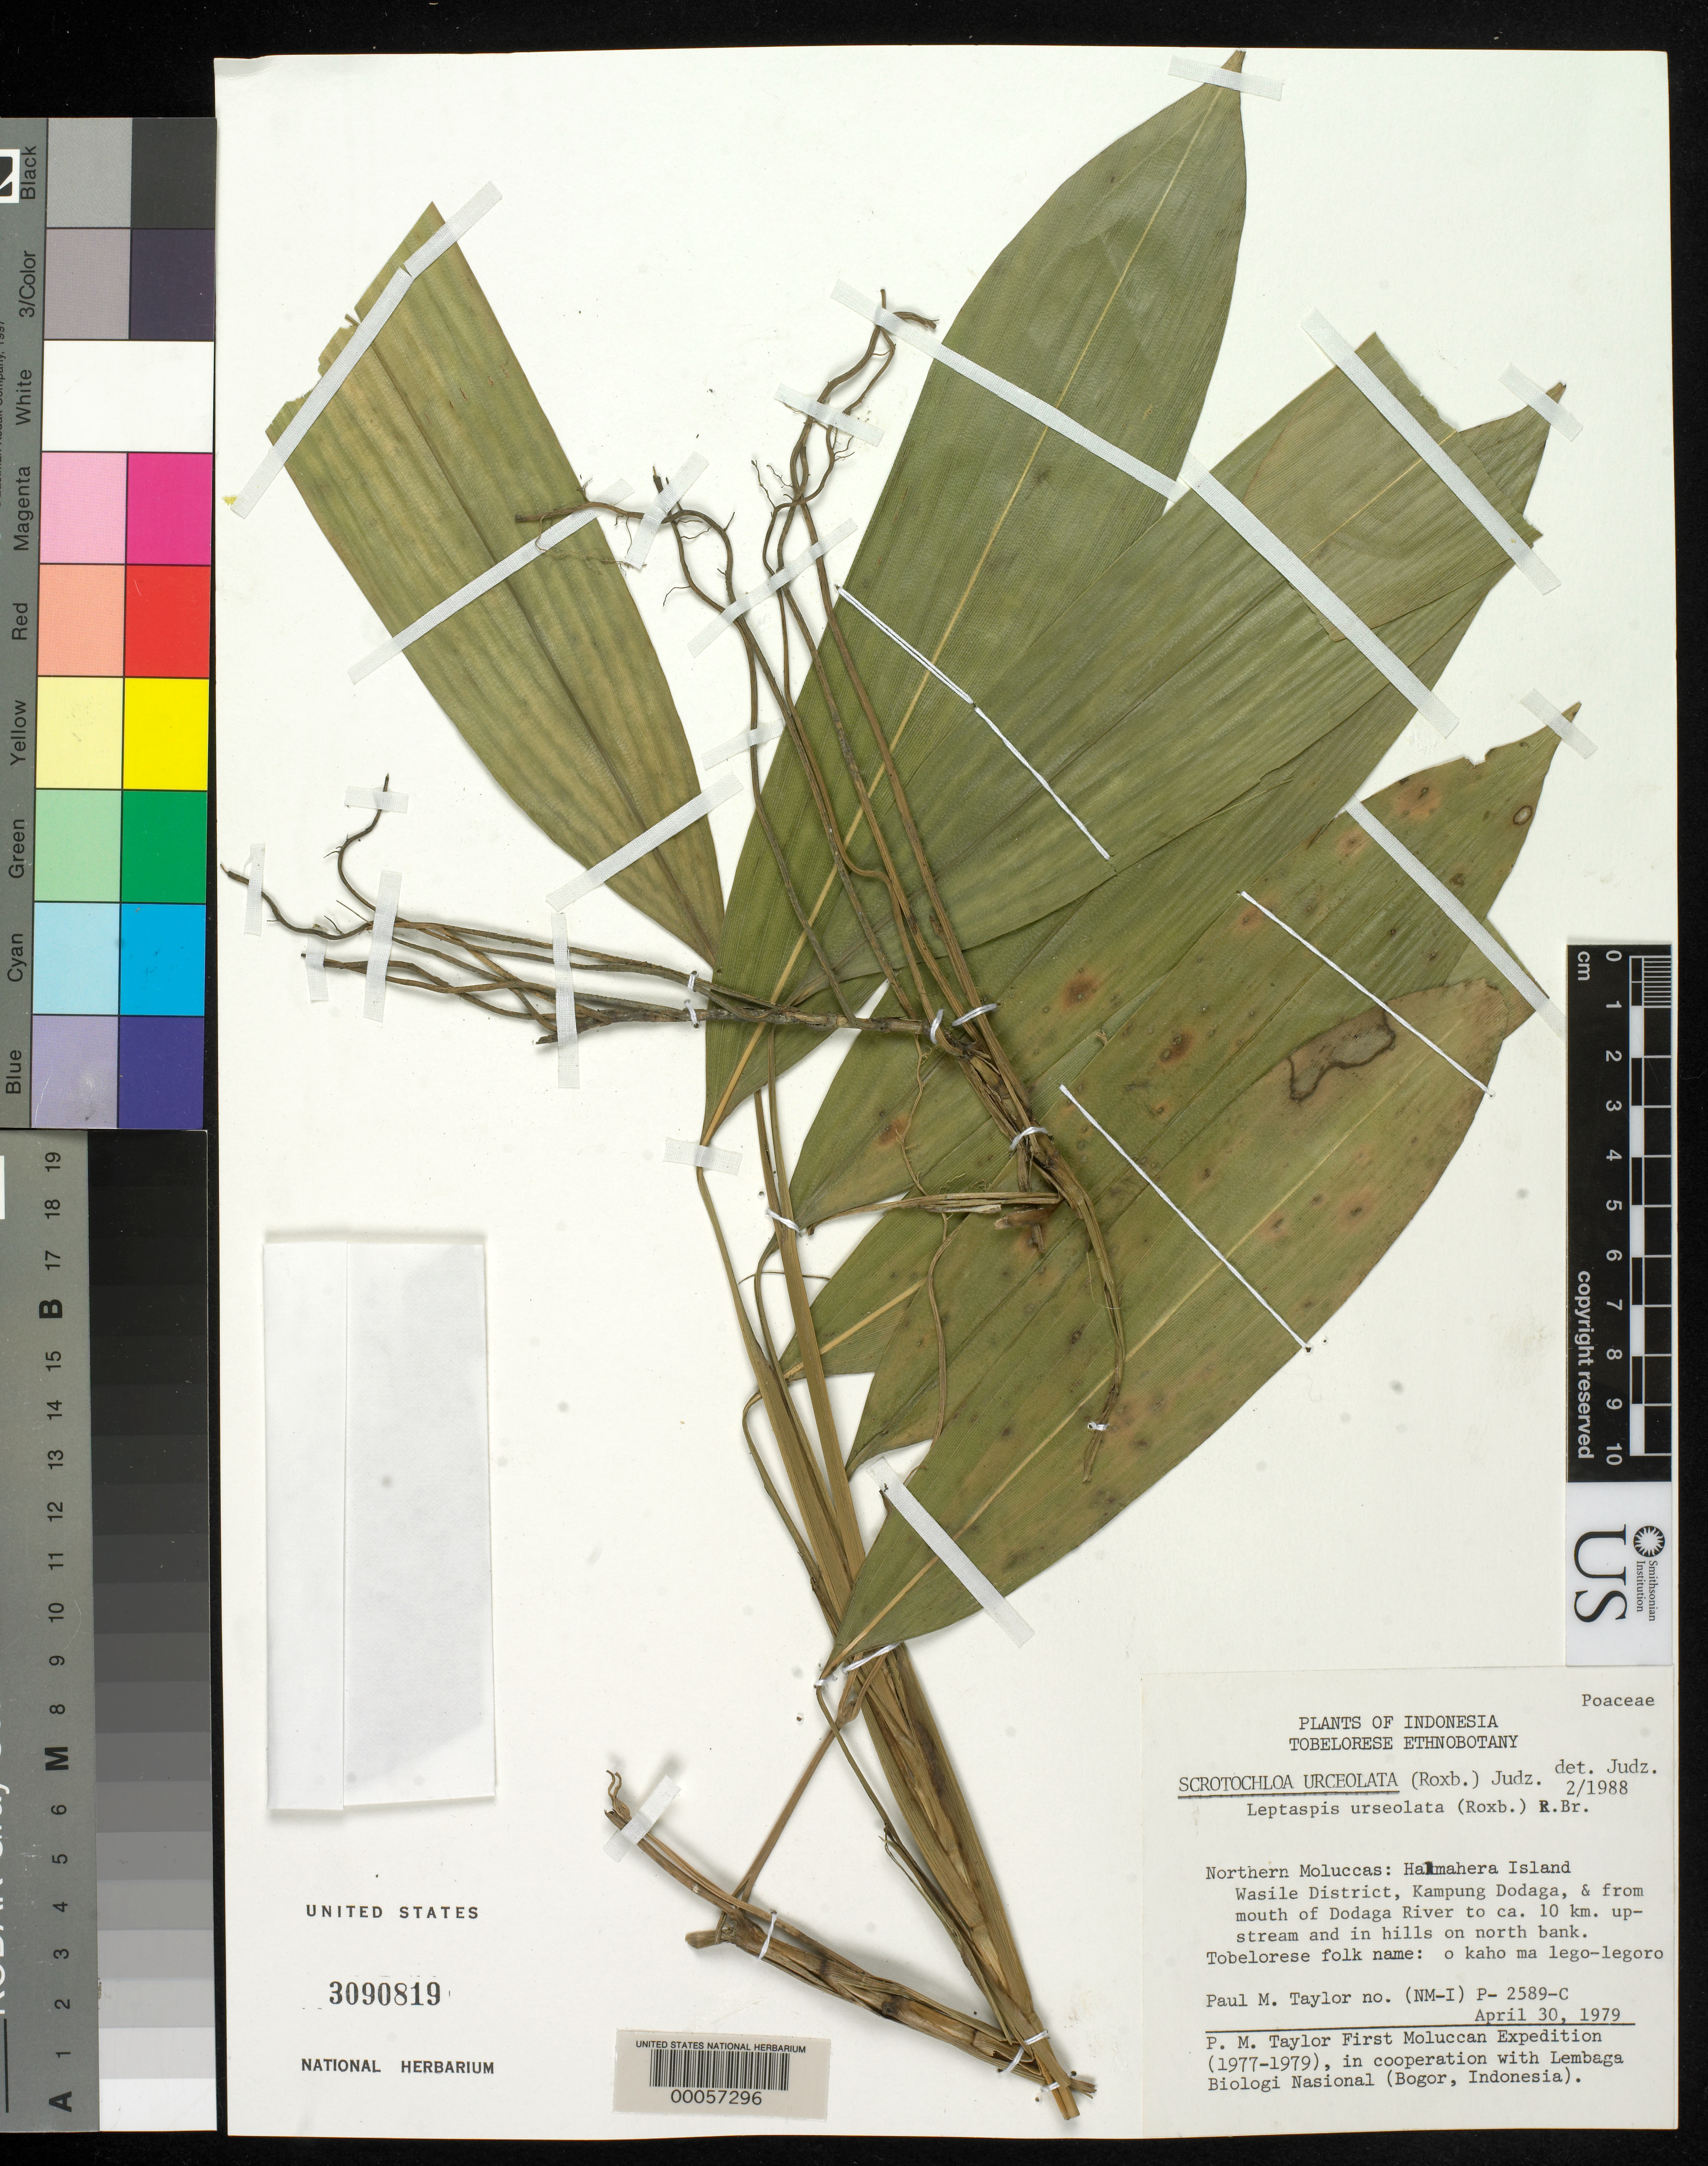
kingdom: Plantae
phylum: Tracheophyta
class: Liliopsida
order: Poales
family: Poaceae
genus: Scrotochloa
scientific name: Scrotochloa urceolata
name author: (Roxb.) Judz.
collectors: P. M. Taylor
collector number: P-2589-c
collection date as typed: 30 Apr 1979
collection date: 1979-04-30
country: Indonesia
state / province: Maluku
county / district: Maluku Utara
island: Halmahera Island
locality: Wasile district., Kampung Dodaga, and from mouth of Dodaga River to ca. 10 km upstream & in hills on north bank [Moluccas]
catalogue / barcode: US 3090819